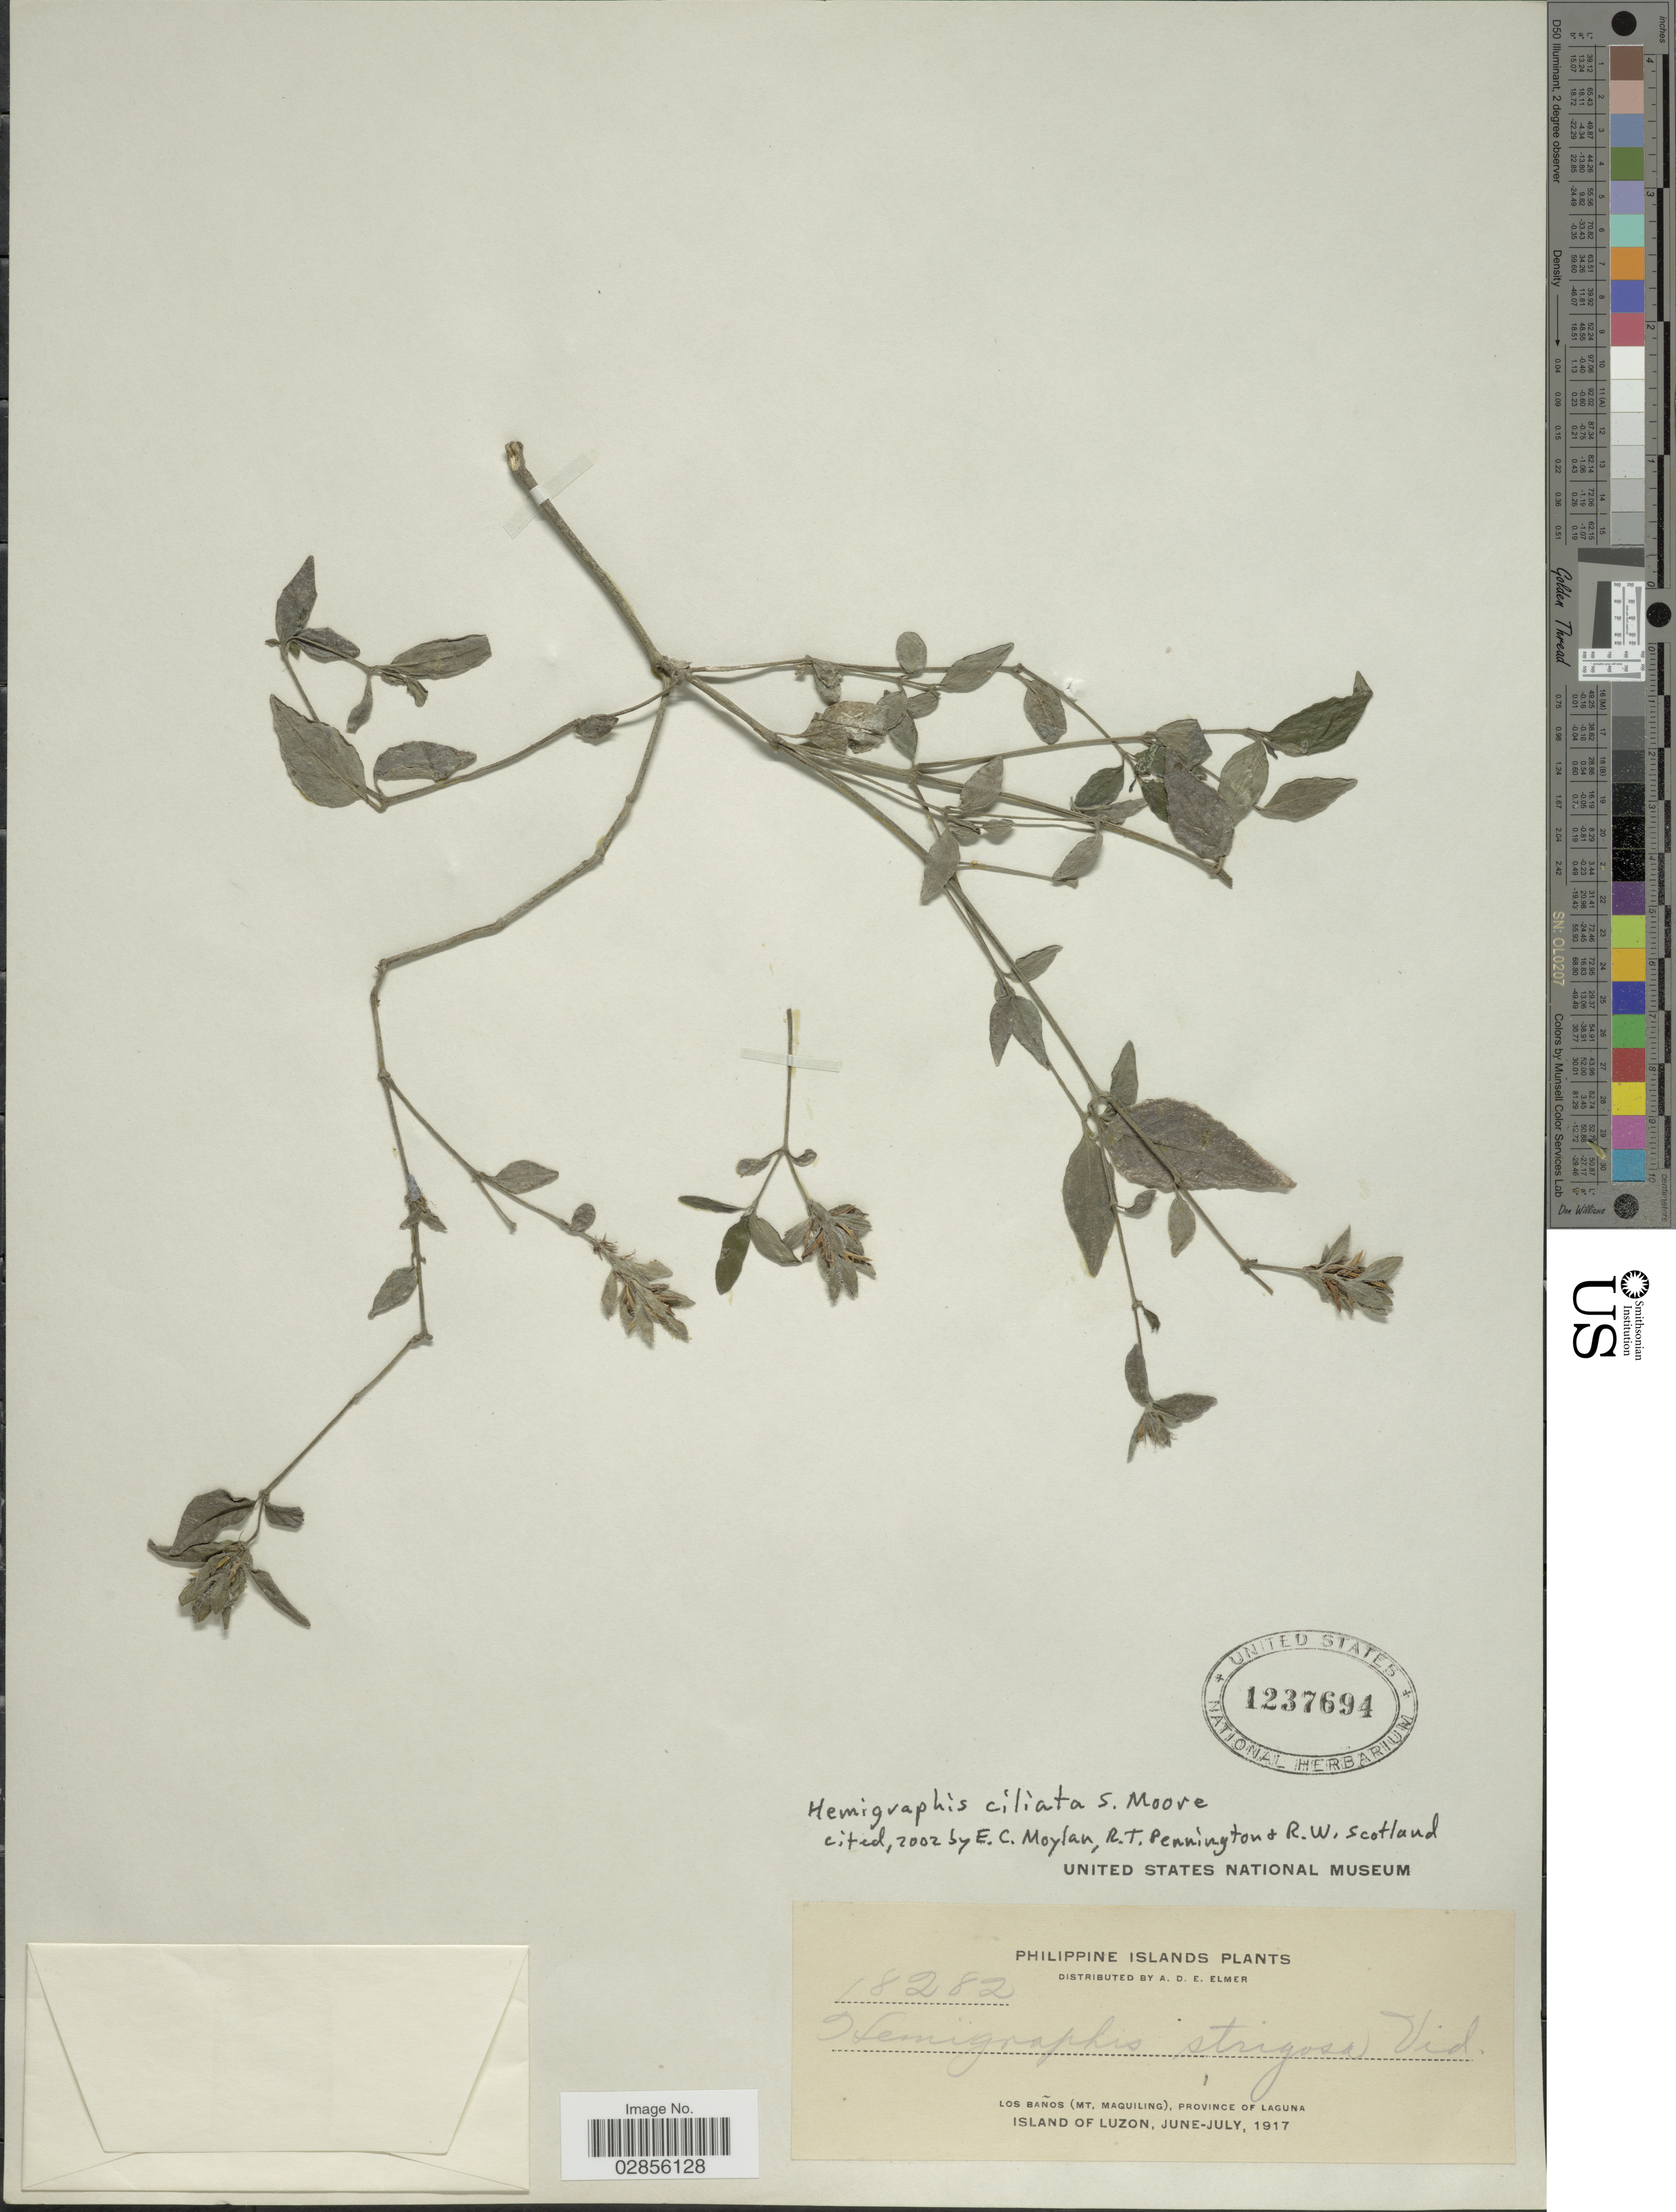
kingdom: Plantae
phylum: Tracheophyta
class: Magnoliopsida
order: Lamiales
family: Acanthaceae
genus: Hemigraphis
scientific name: Hemigraphis ciliata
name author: S. Moore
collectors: A. D. E. Elmer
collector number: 18282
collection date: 1917-06/1917-07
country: Philippines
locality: Los Baños (Mt. Maquiling), Province of Laguna. Island of Luzon.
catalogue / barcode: US 1237694